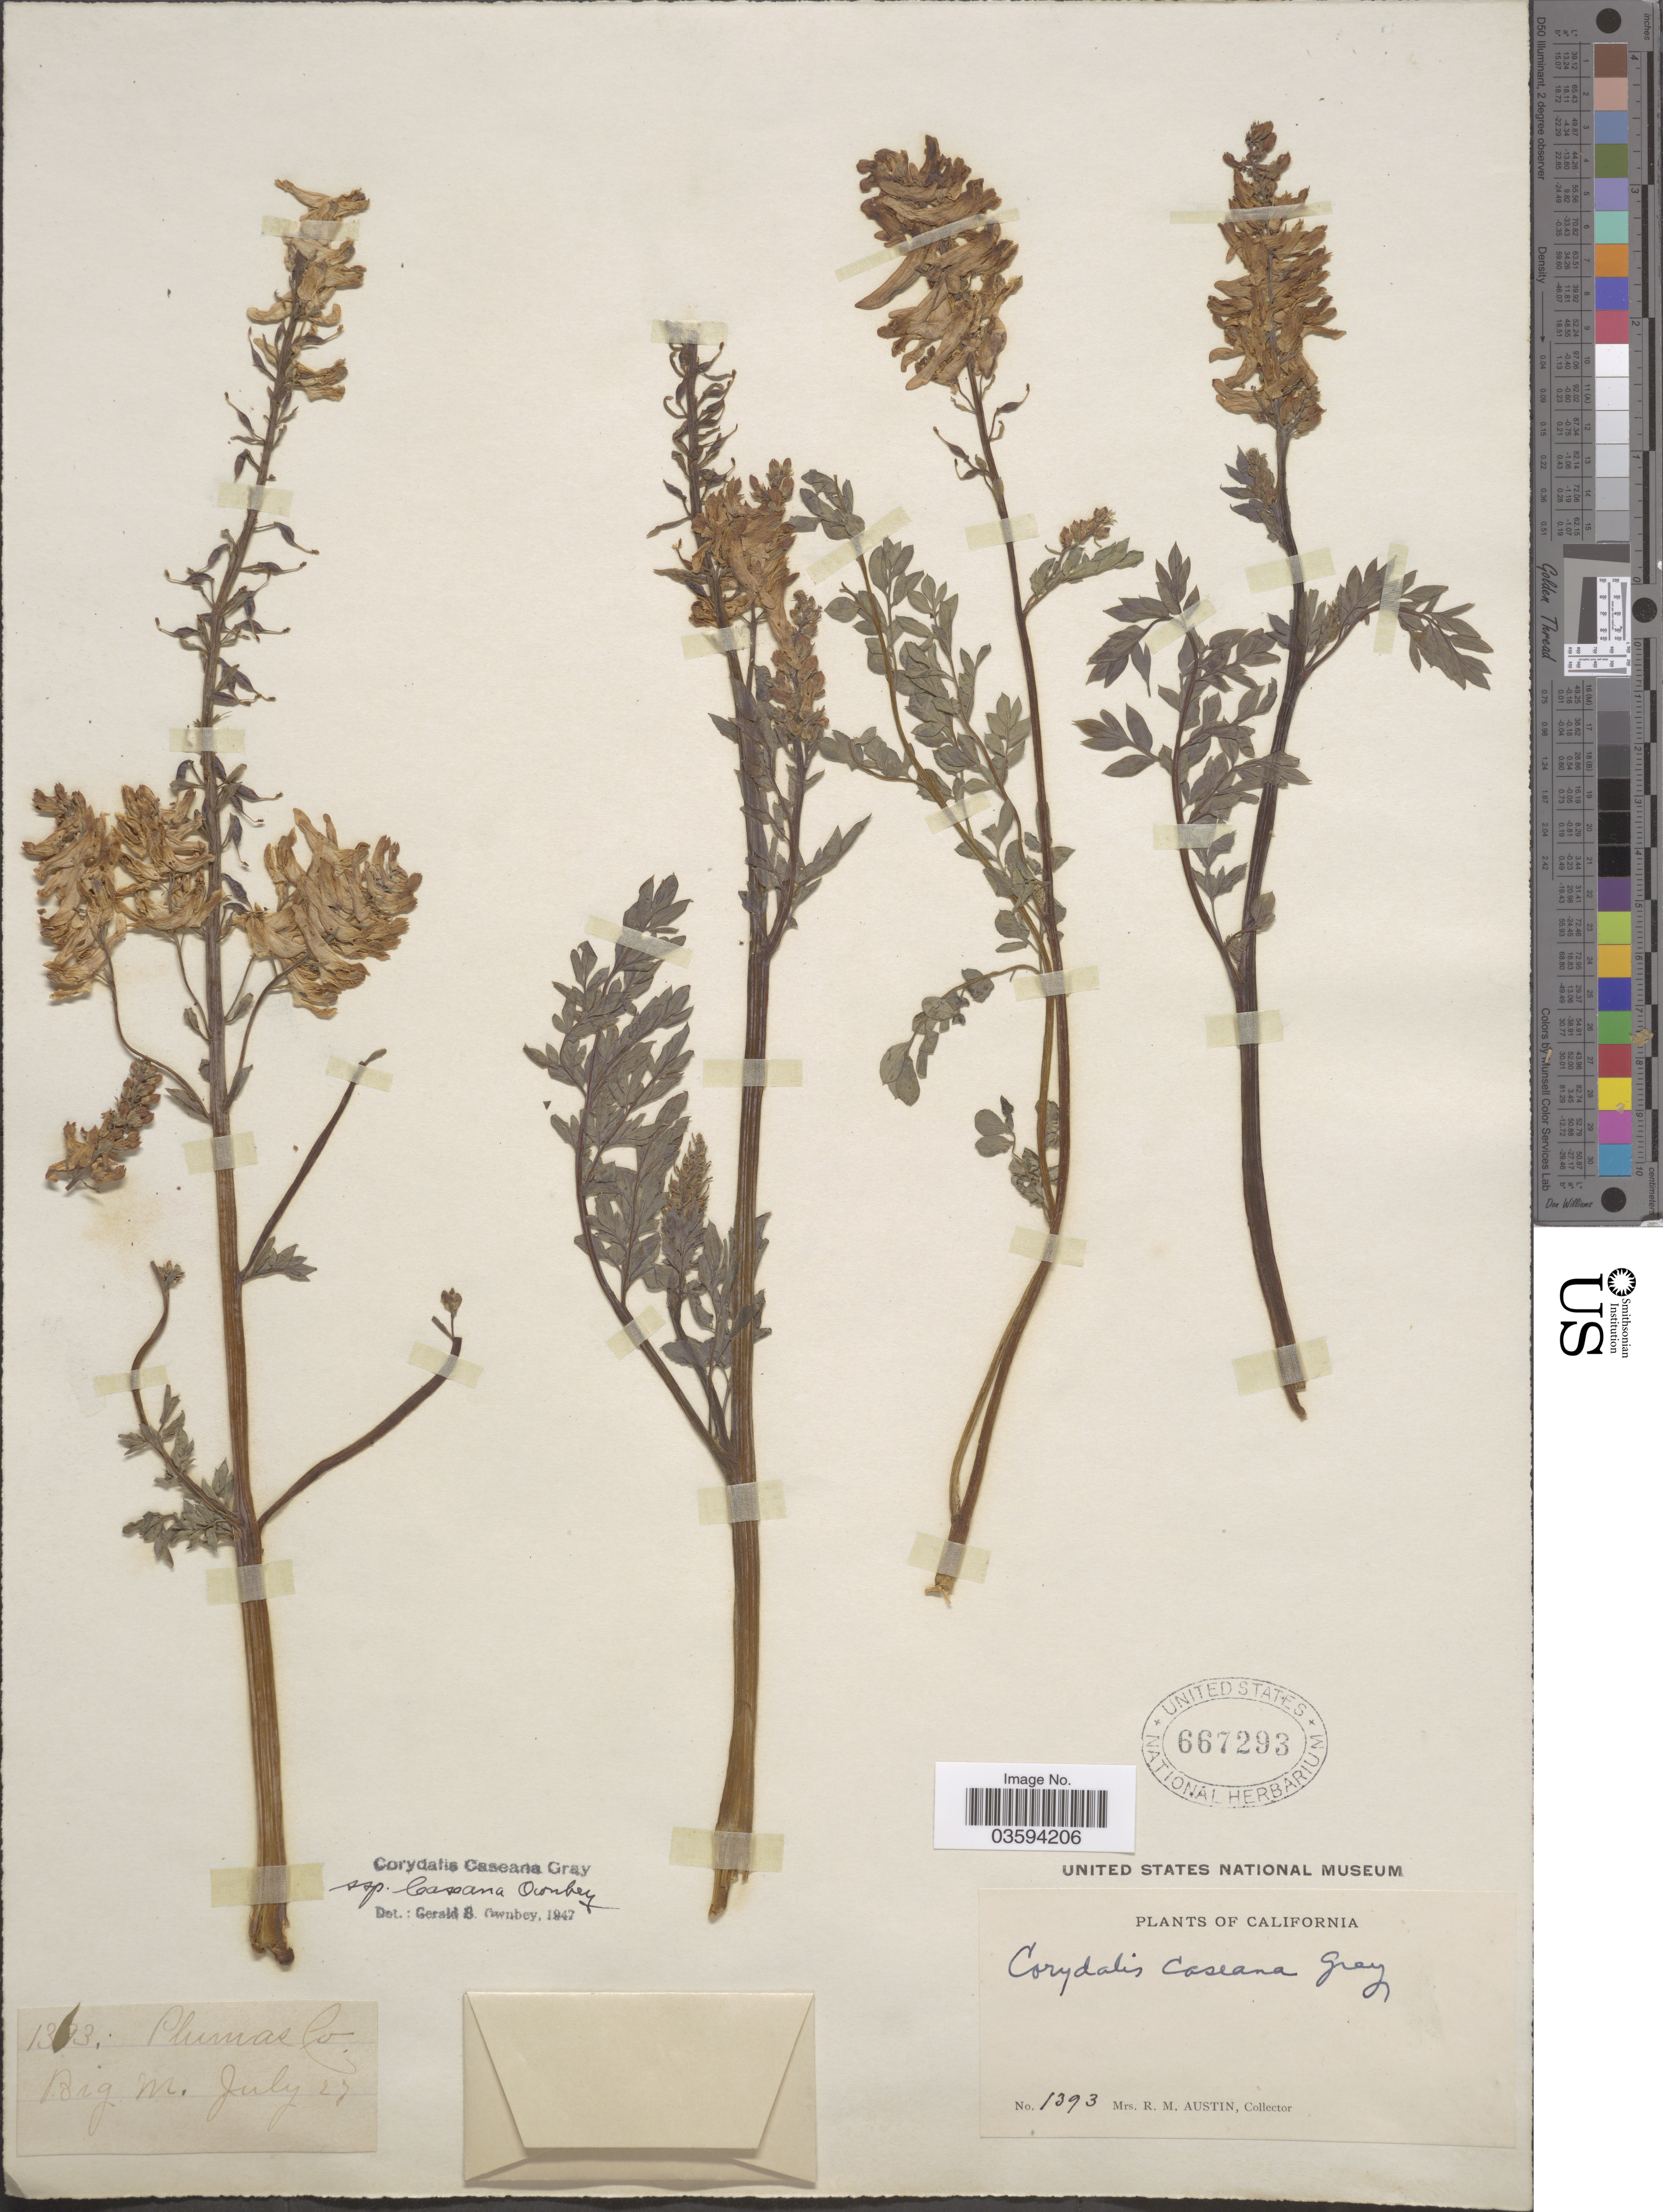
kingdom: Plantae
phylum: Tracheophyta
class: Magnoliopsida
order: Ranunculales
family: Papaveraceae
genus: Corydalis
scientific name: Corydalis caseana subsp. caseana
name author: A. Gray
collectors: R. Austin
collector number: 1393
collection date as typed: Transcribed d/m/y: /7/27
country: United States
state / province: California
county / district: Plumas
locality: Plumas Co., Big M.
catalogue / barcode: US 667293